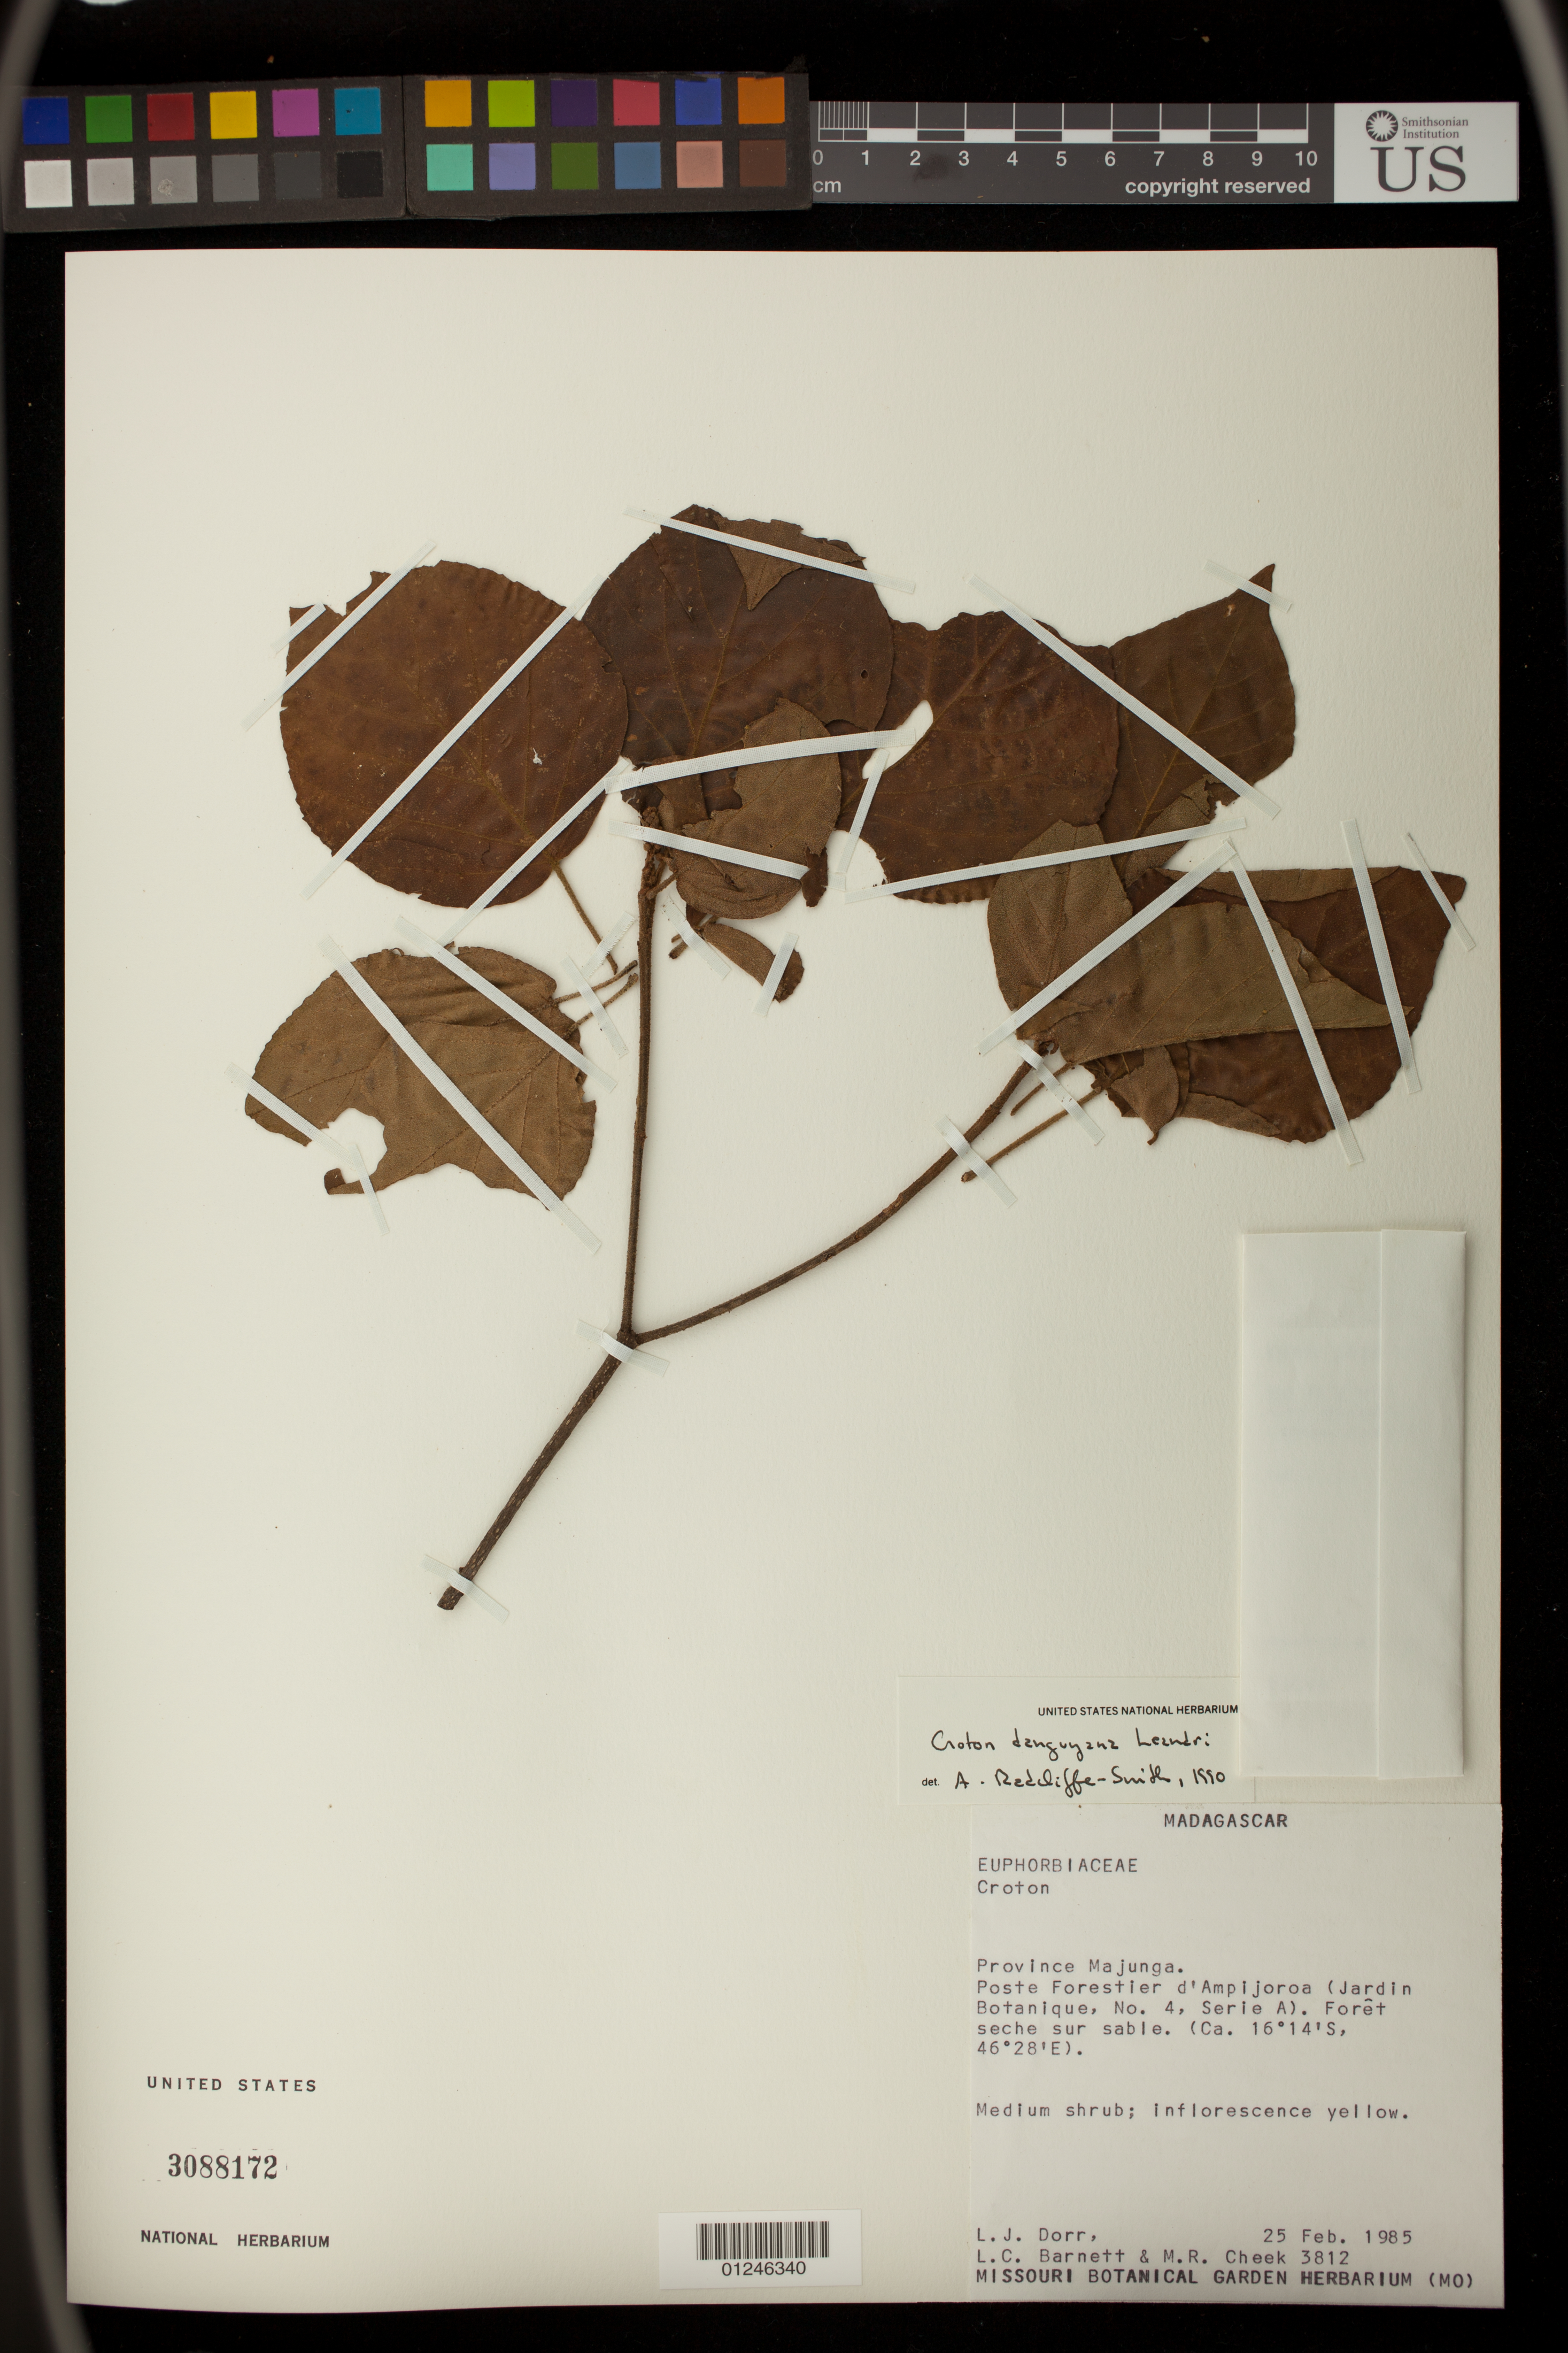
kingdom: Plantae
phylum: Tracheophyta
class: Magnoliopsida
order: Malpighiales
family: Euphorbiaceae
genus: Croton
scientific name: Croton danguyanus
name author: Leandri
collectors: L. J. Dorr, L. C. Barnett & M. Cheek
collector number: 3812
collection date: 1985-02-25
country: Madagascar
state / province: Boeny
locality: Province Majunga,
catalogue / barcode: US 3088172